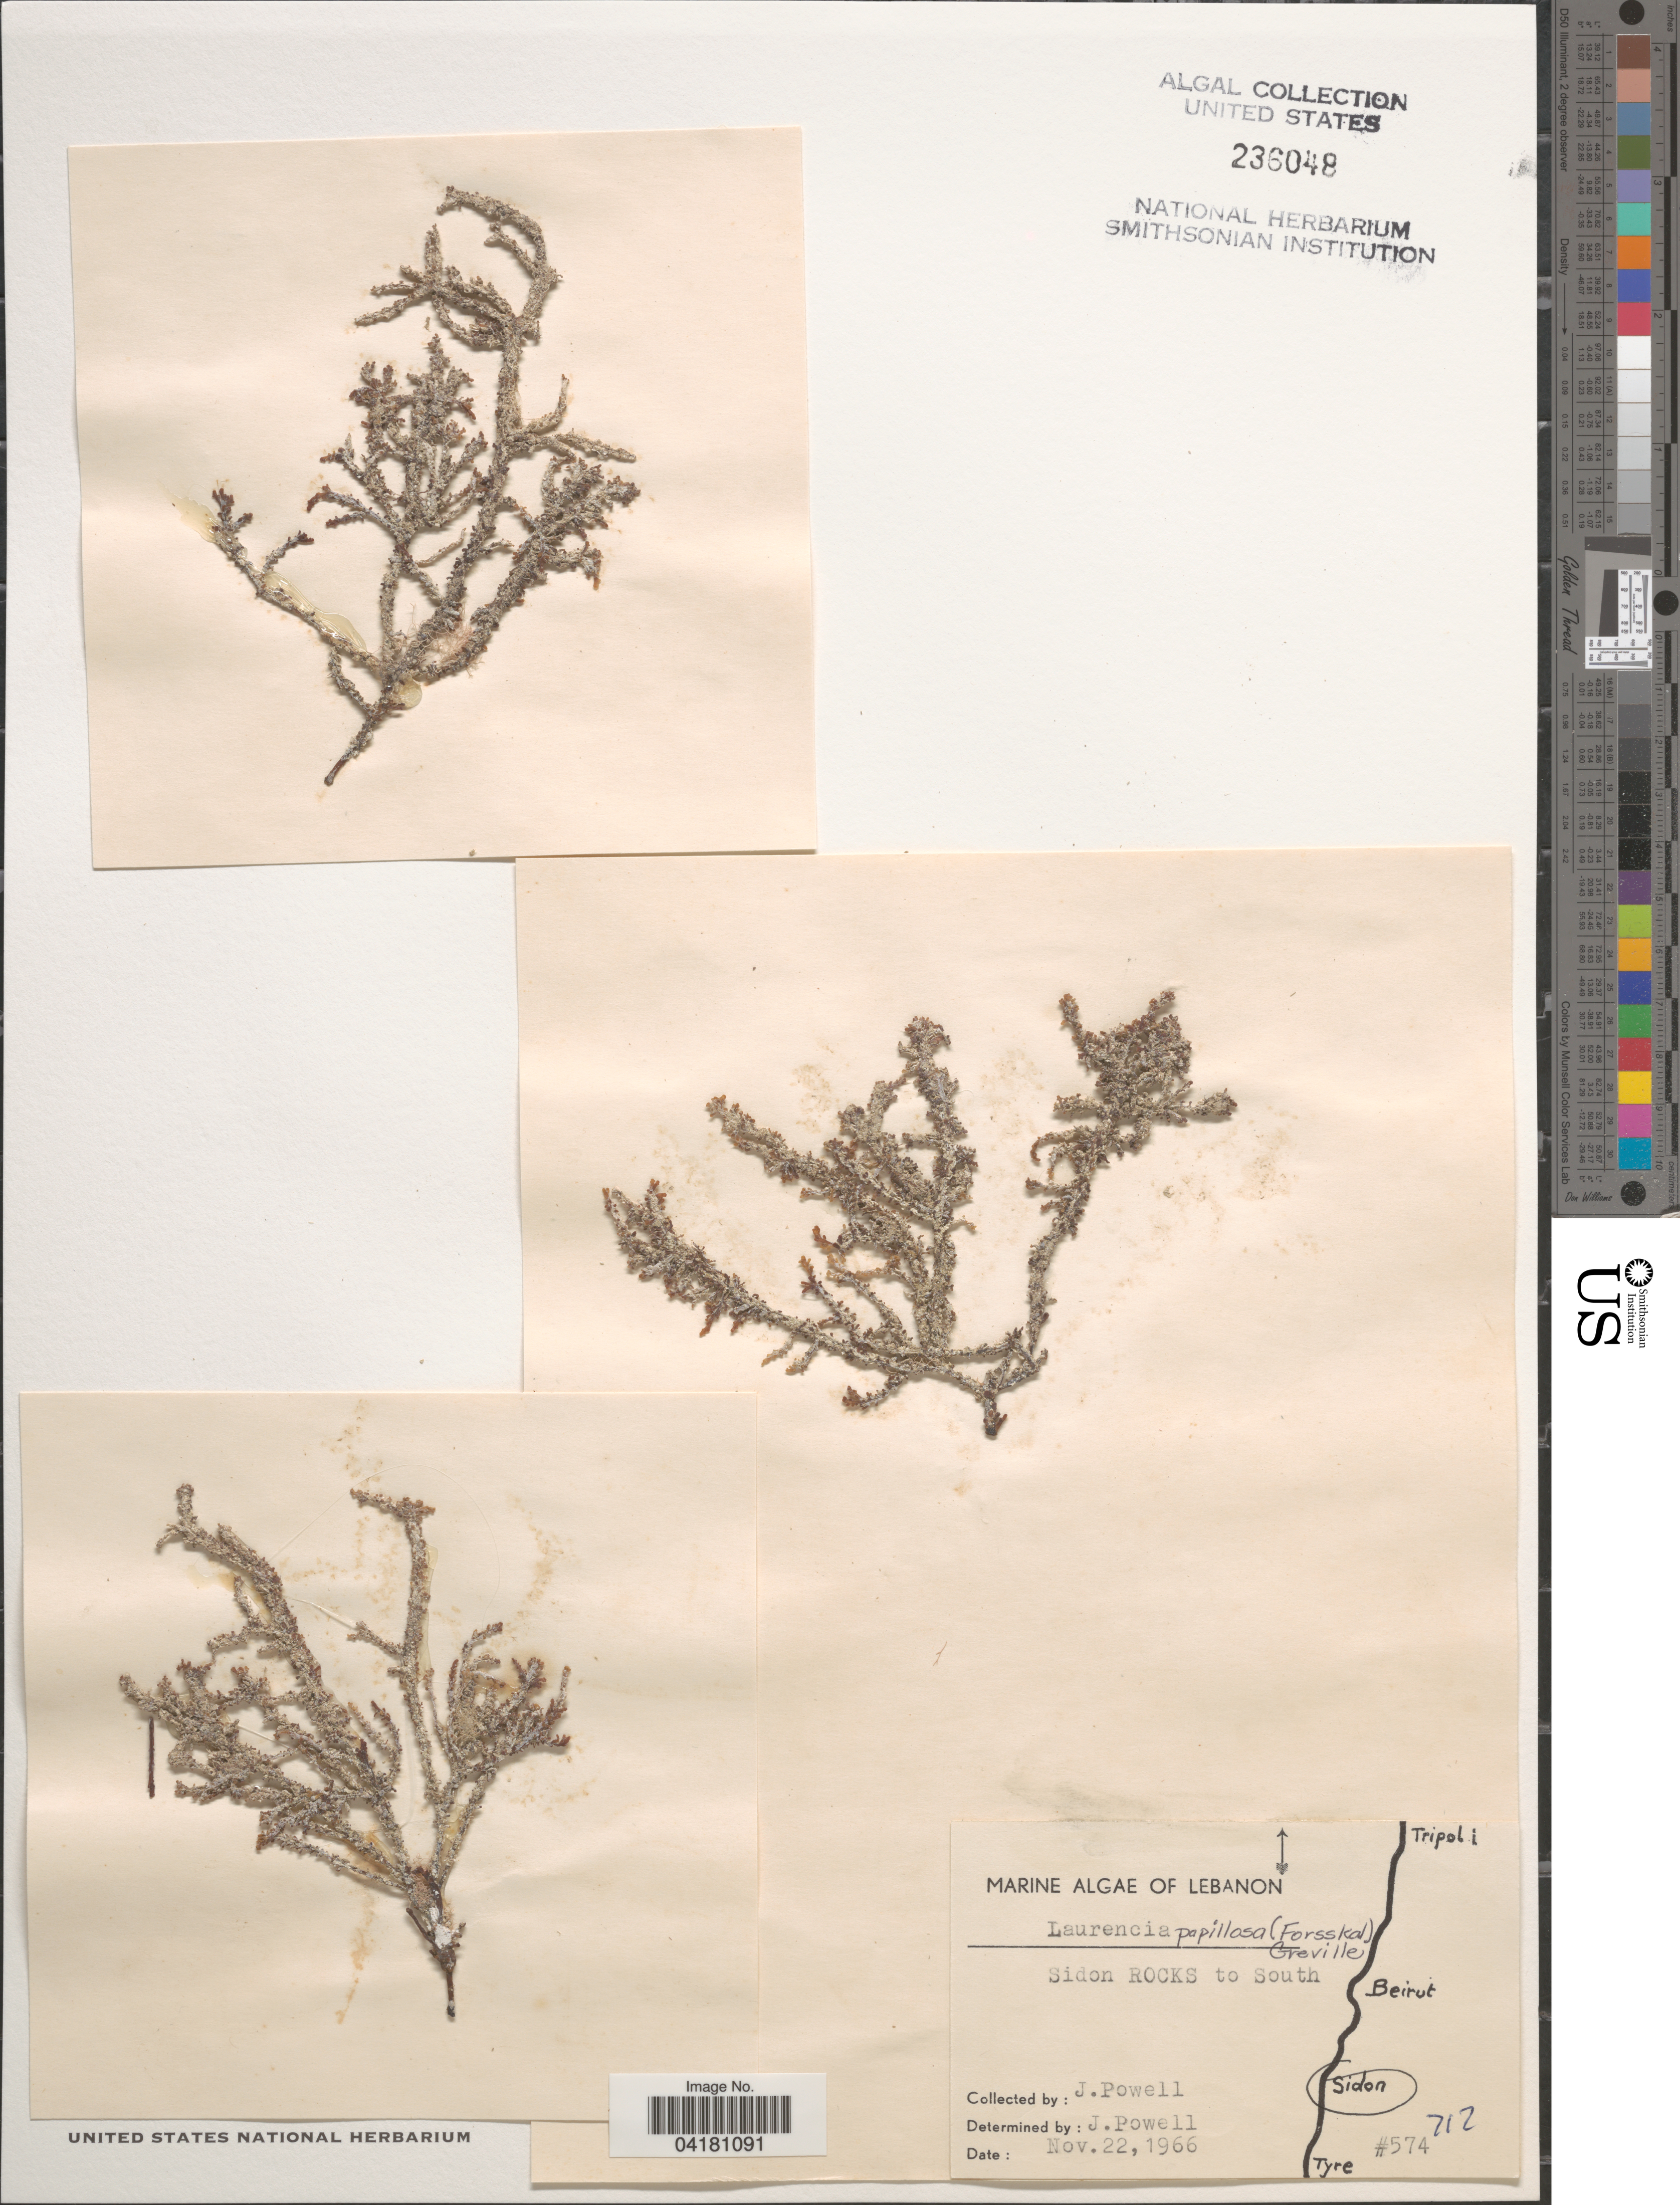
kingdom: Plantae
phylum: Rhodophyta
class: Florideophyceae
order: Ceramiales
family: Rhodomelaceae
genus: Palisada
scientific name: Palisada perforata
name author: (Bory) K.W. Nam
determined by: Algae name updating Project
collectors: J. Powell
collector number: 574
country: Lebanon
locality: Sidon Rocks to South.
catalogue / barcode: US 236048